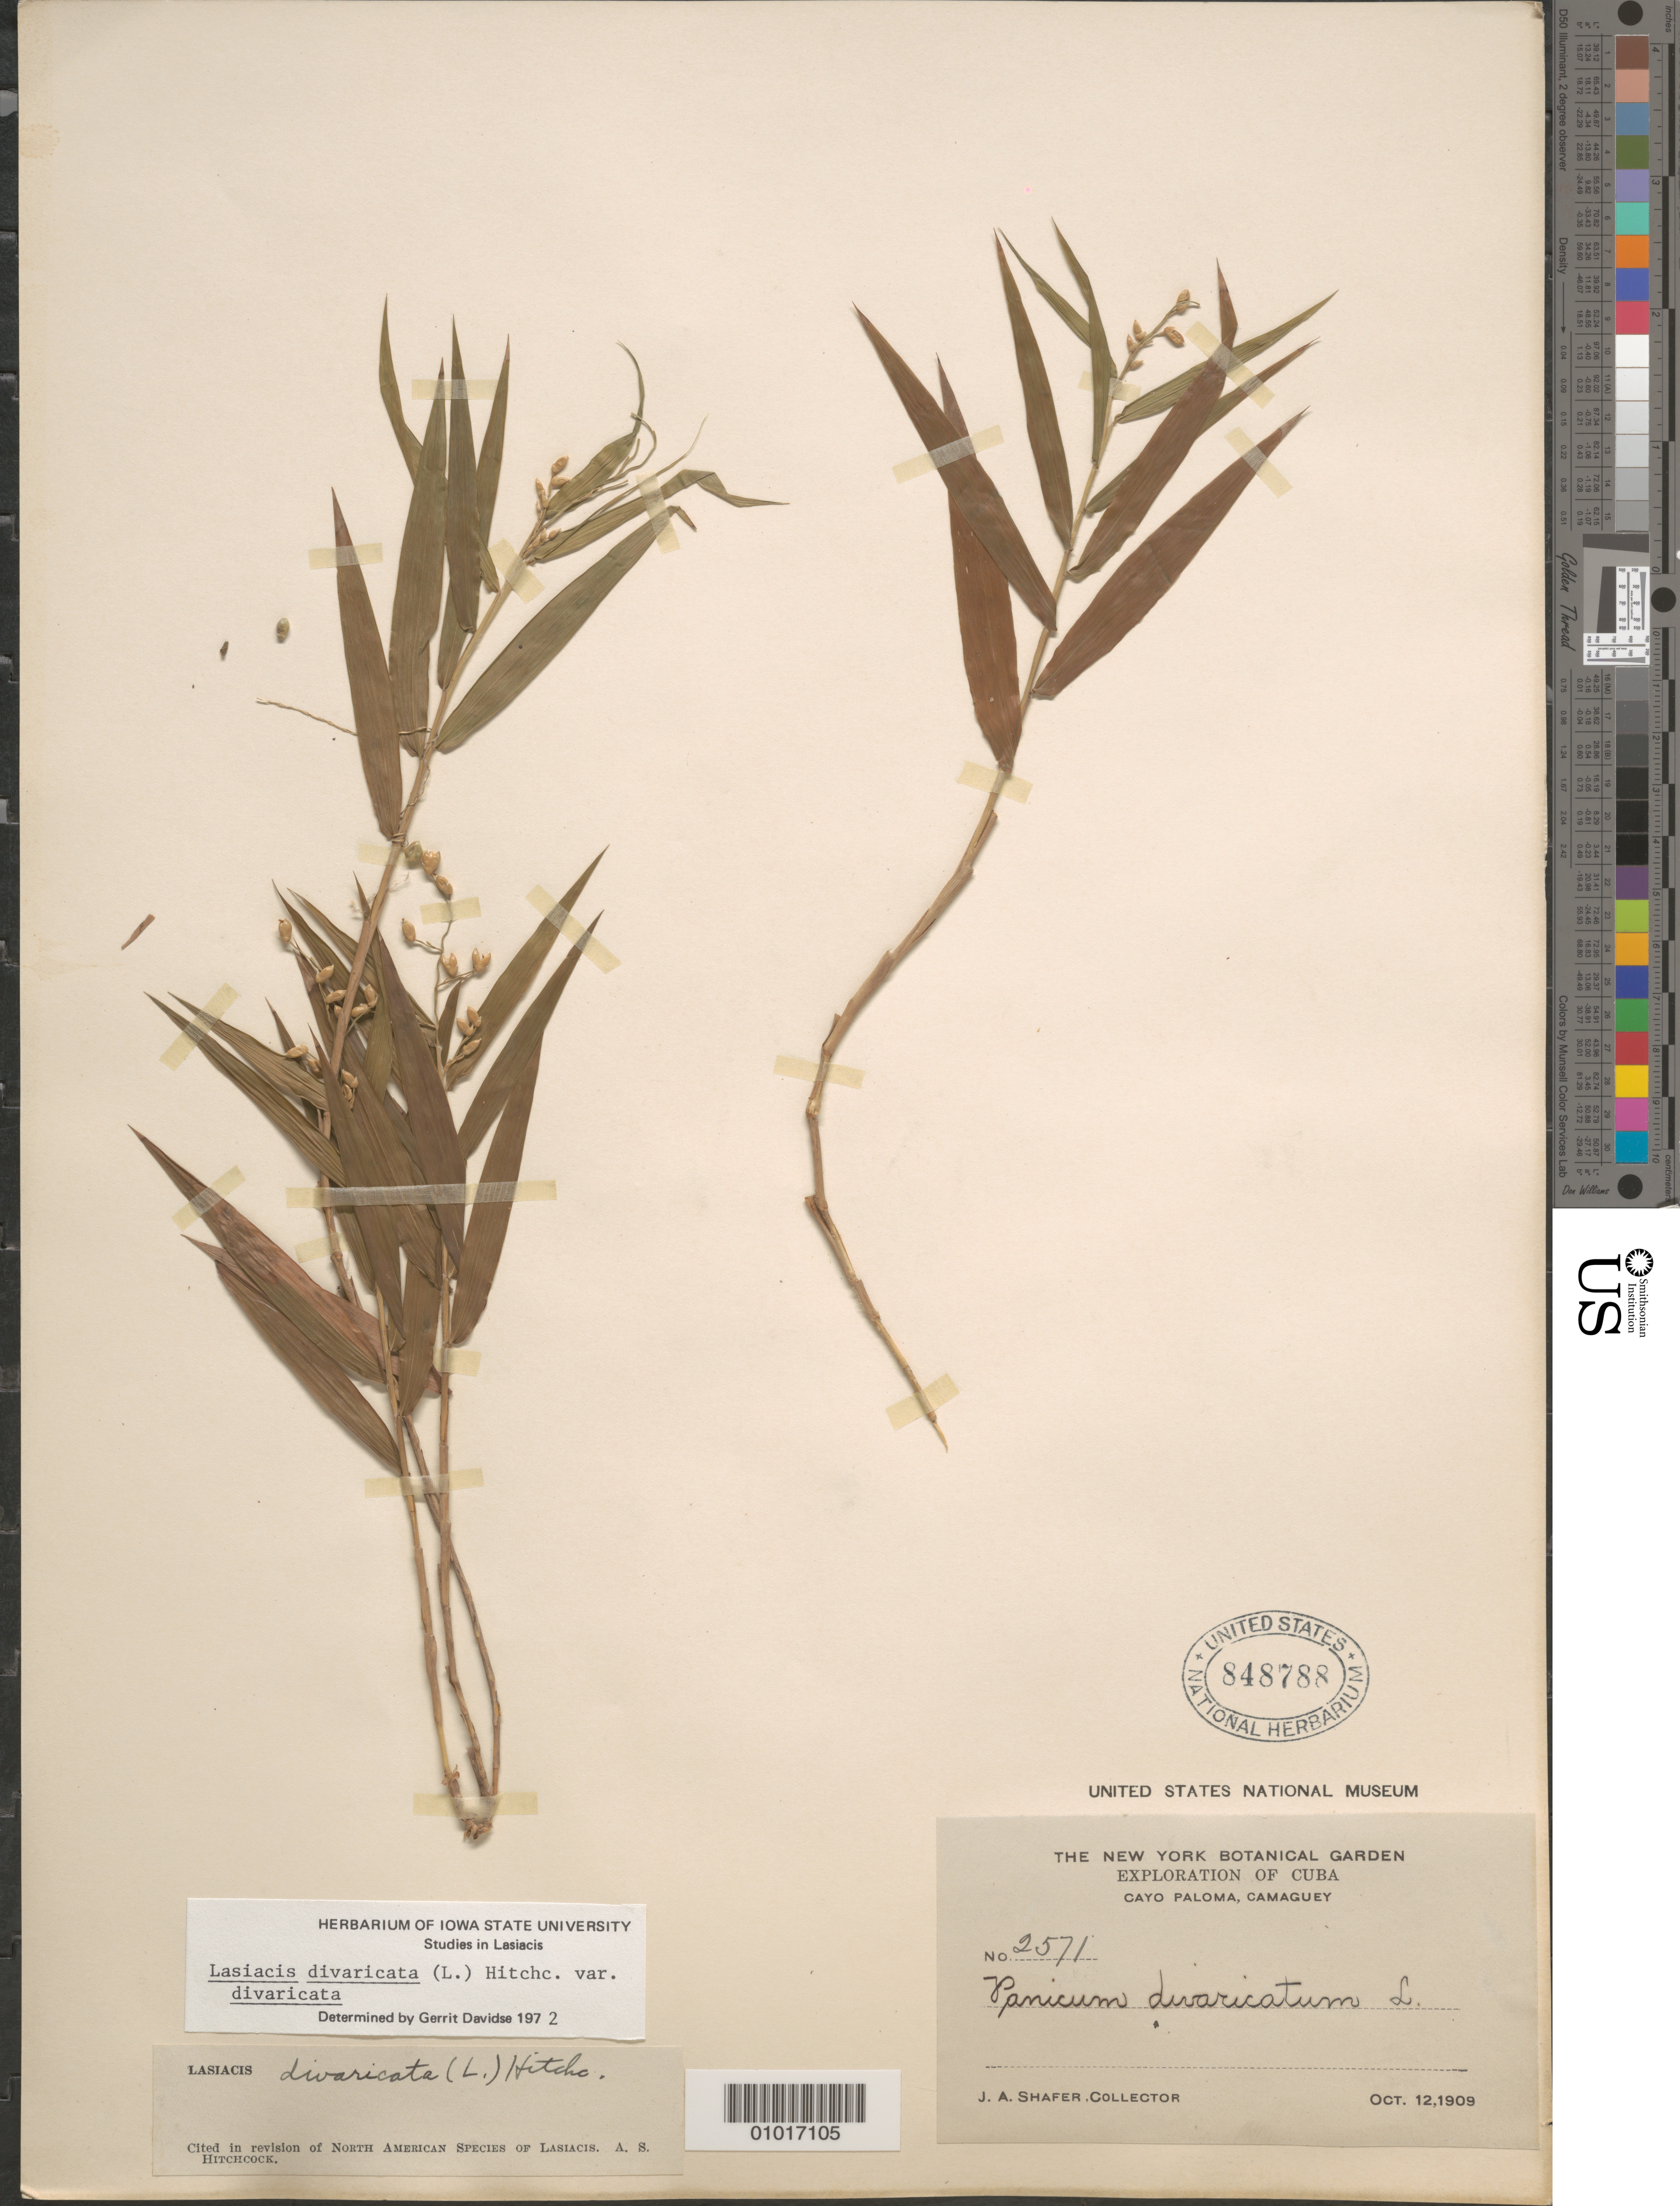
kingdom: Plantae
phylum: Tracheophyta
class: Liliopsida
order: Poales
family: Poaceae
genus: Lasiacis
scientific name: Lasiacis divaricata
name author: (L.) Hitchc.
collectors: J. A. Shafer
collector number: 2571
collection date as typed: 12 Oct 1909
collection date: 1909-10-12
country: Cuba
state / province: Camagüey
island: Cuba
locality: Cayo Paloma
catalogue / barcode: US 848788